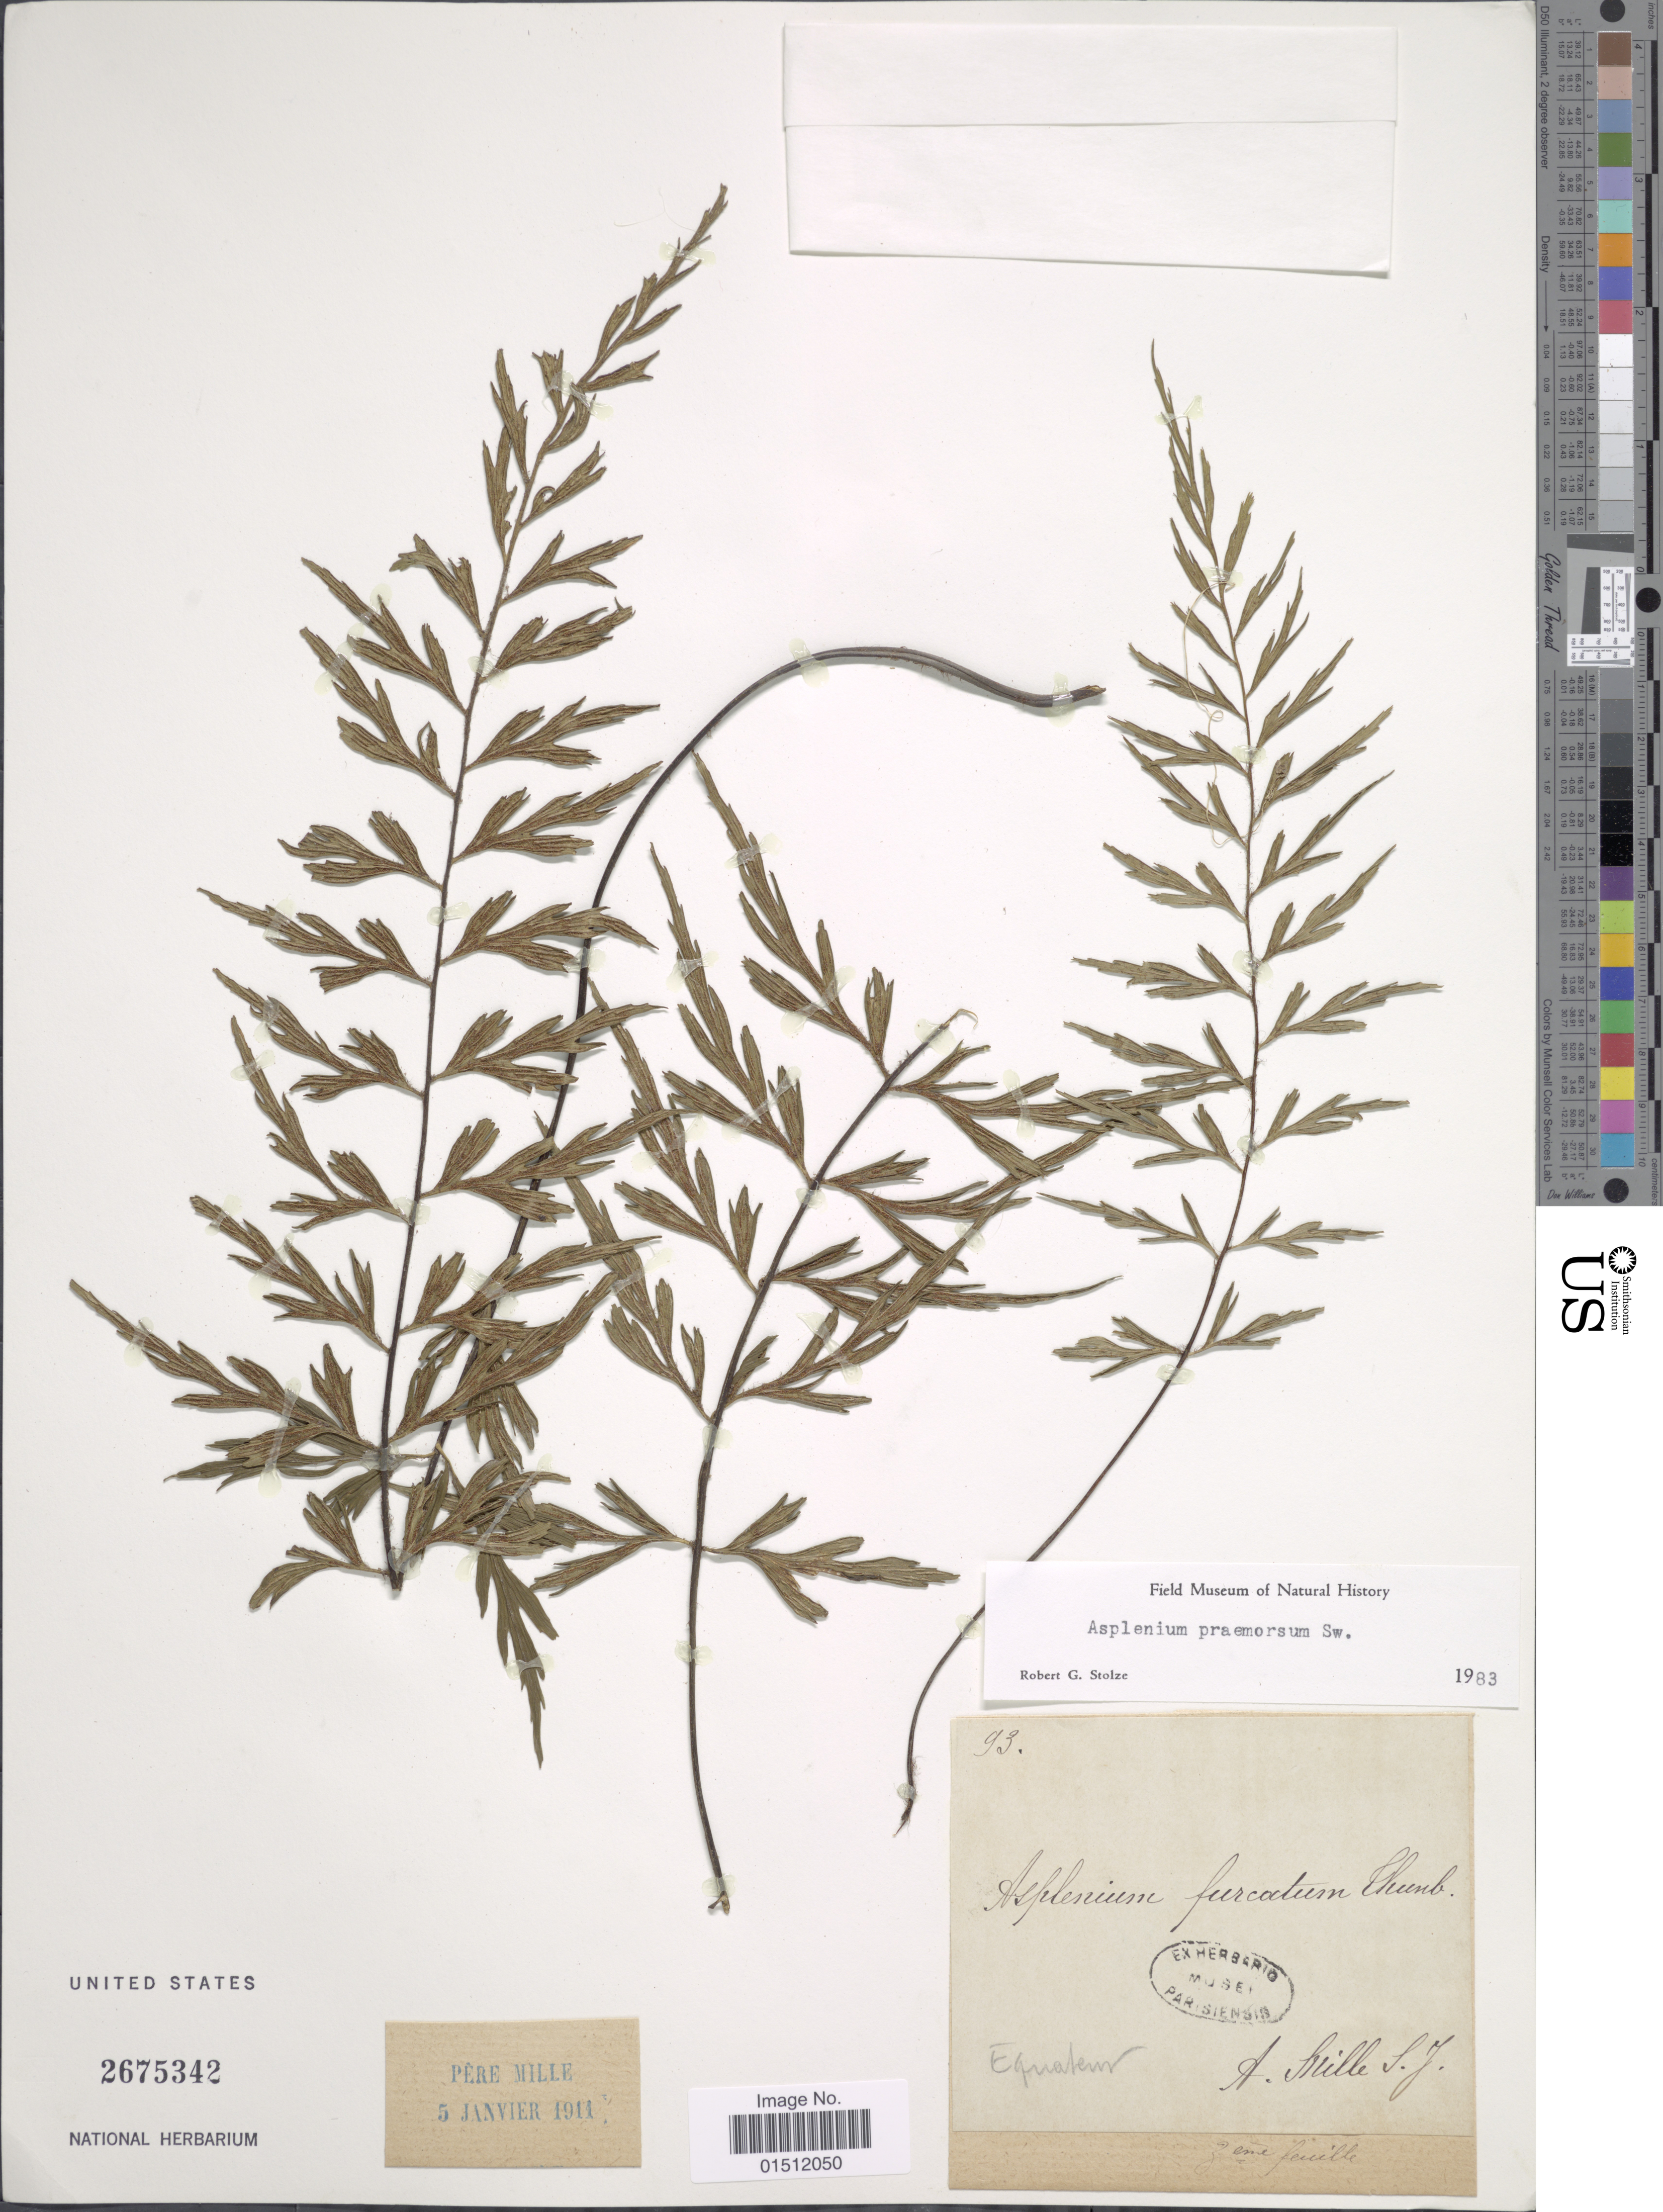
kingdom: Plantae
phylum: Tracheophyta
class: Polypodiopsida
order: Polypodiales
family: Aspleniaceae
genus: Asplenium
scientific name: Asplenium praemorsum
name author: Sw.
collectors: A. Mille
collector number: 93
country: Ecuador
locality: Equateur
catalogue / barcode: US 2675342